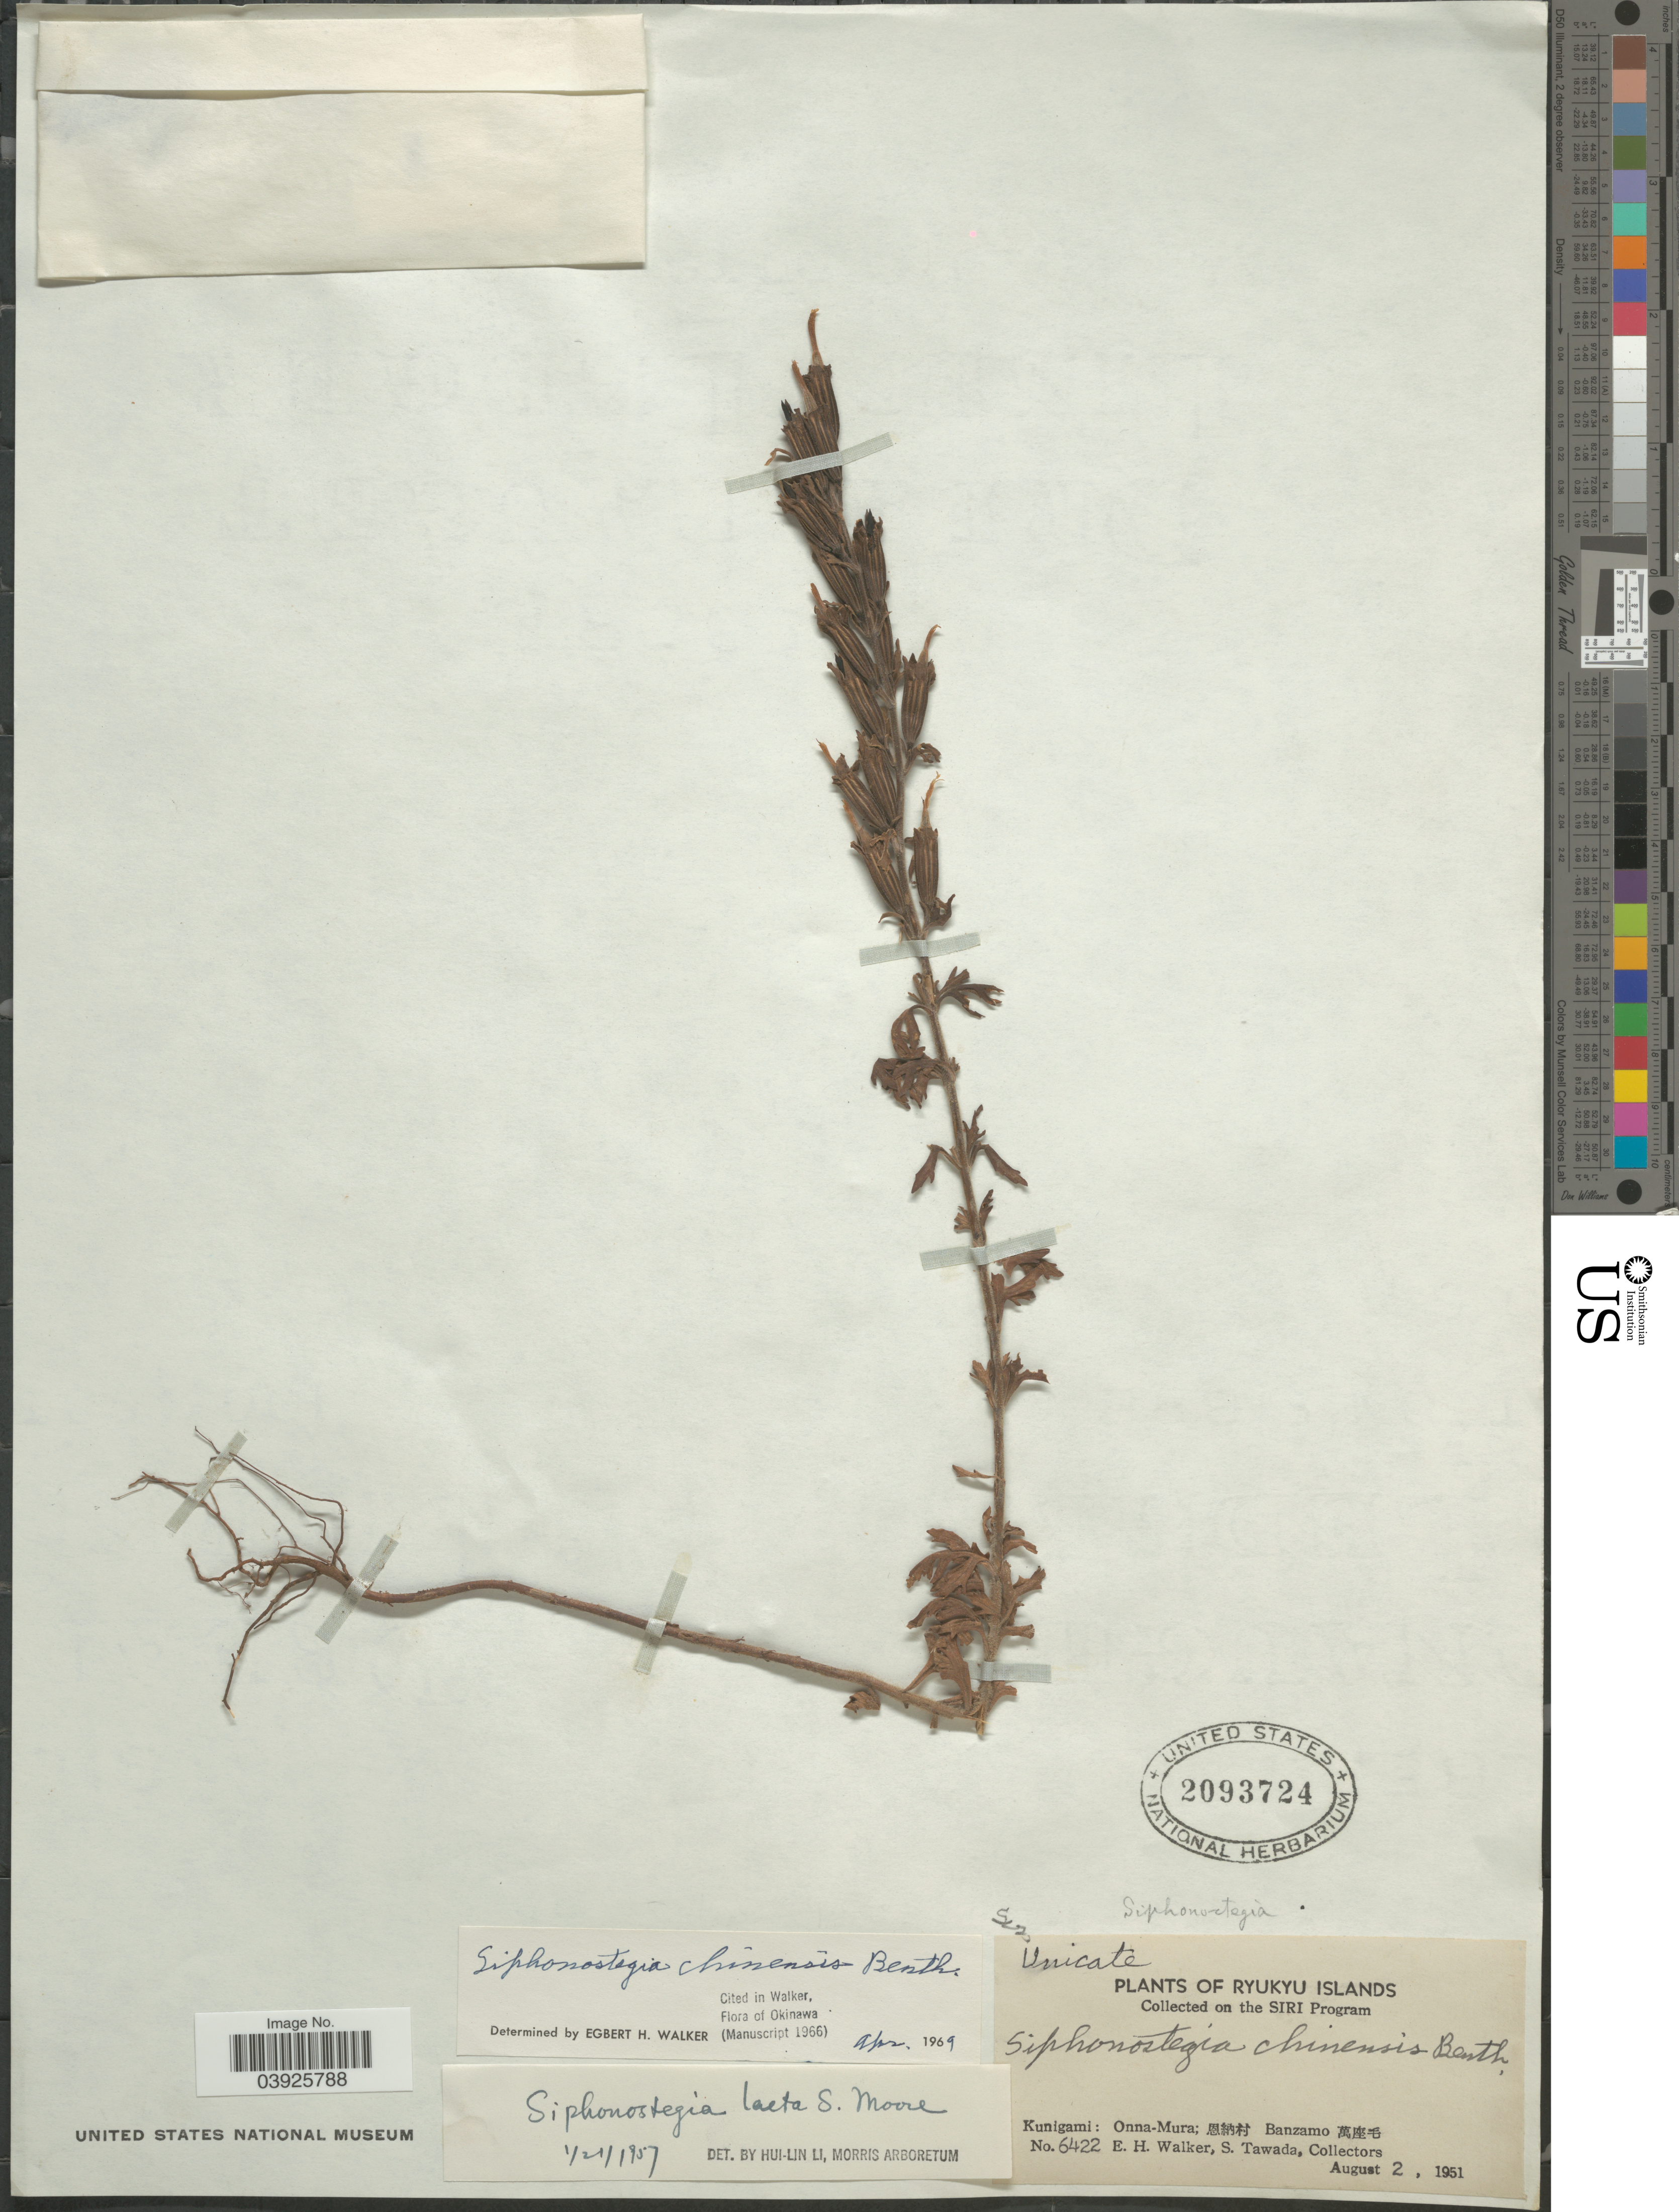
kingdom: Plantae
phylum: Tracheophyta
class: Magnoliopsida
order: Lamiales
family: Orobanchaceae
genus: Siphonostegia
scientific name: Siphonostegia chinensis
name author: Benth.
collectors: E. H. Walker & S. Tawada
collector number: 6422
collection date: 1951-08-02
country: Japan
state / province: Okinawa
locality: Ryukyu Islands. Kunigami: Onna-Mura; [Foreign script] Banzamo [Foreign script].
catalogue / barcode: US 2093724